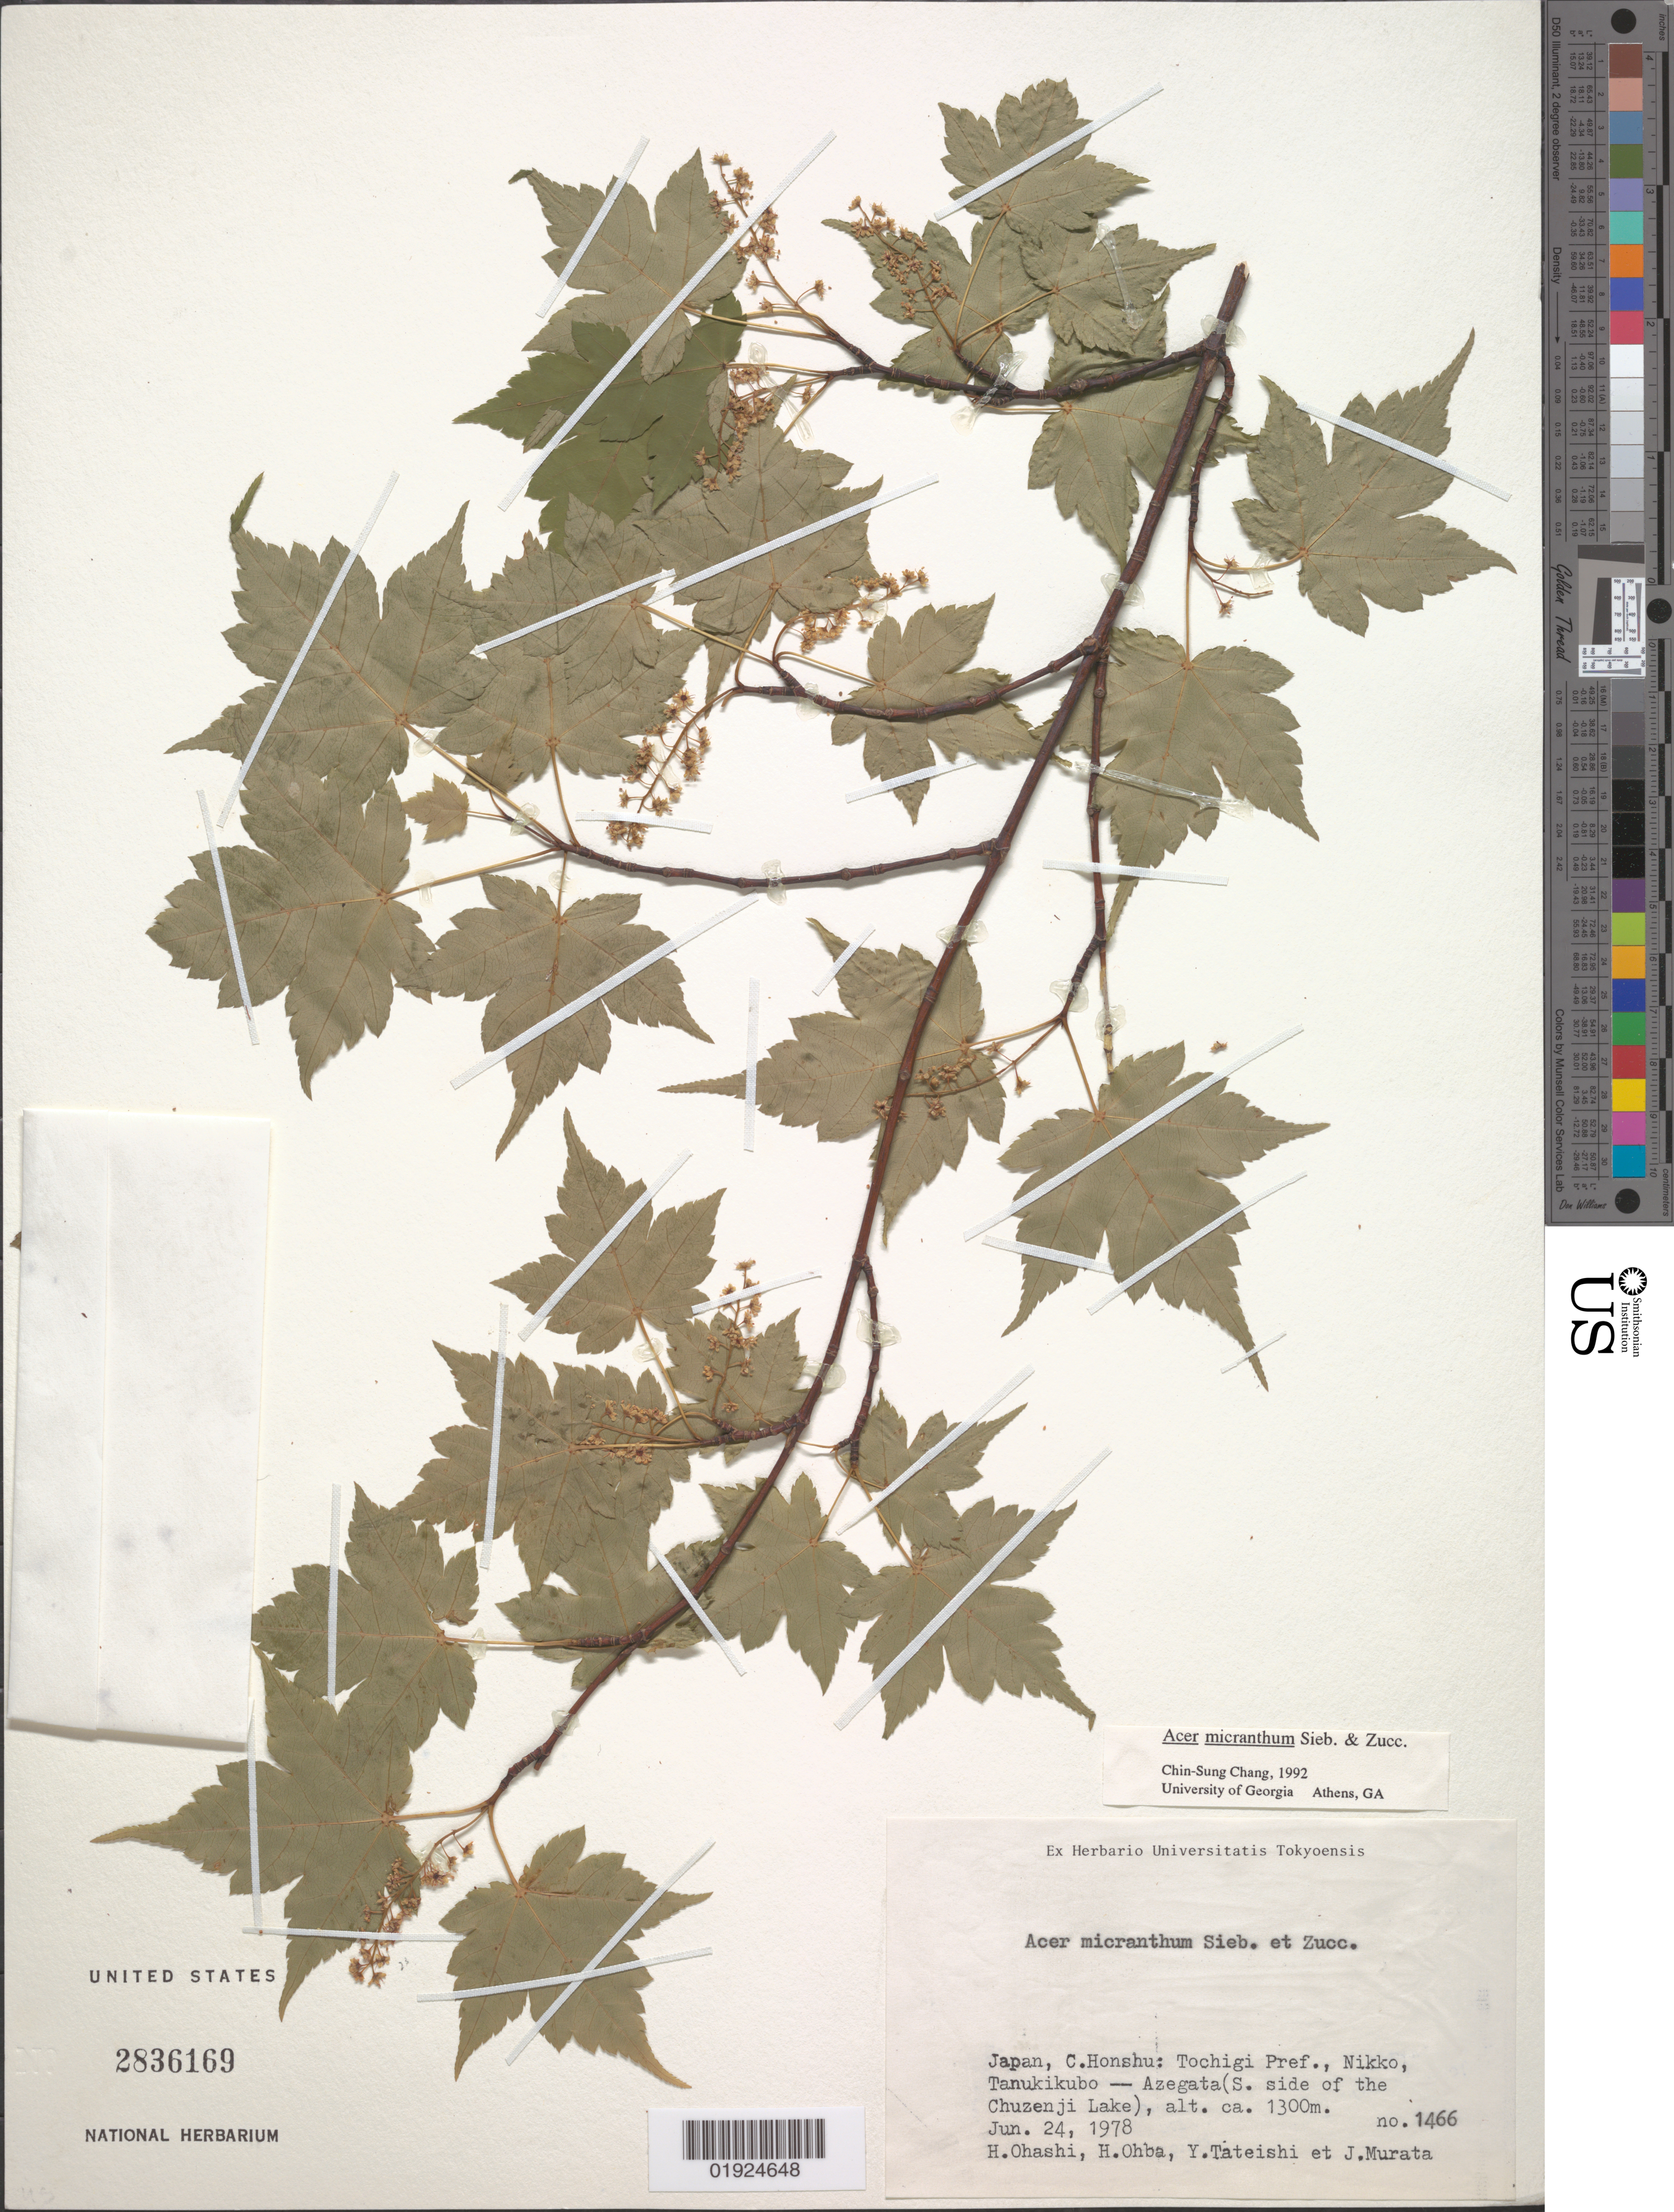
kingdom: Plantae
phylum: Tracheophyta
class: Magnoliopsida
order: Sapindales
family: Sapindaceae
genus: Acer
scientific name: Acer micranthum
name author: Siebold & Zucc.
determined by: Chang, C. S., (SNUA)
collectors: H. Ohashi, H. Ohba, Y. Tateishi & J. Murata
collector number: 1466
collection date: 1978-06-24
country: Japan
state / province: Totigi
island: Honshu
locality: Nikko, Tanukikubo - Azegata (S side of the Chuzenji Lake)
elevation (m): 1300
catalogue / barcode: US 2836169